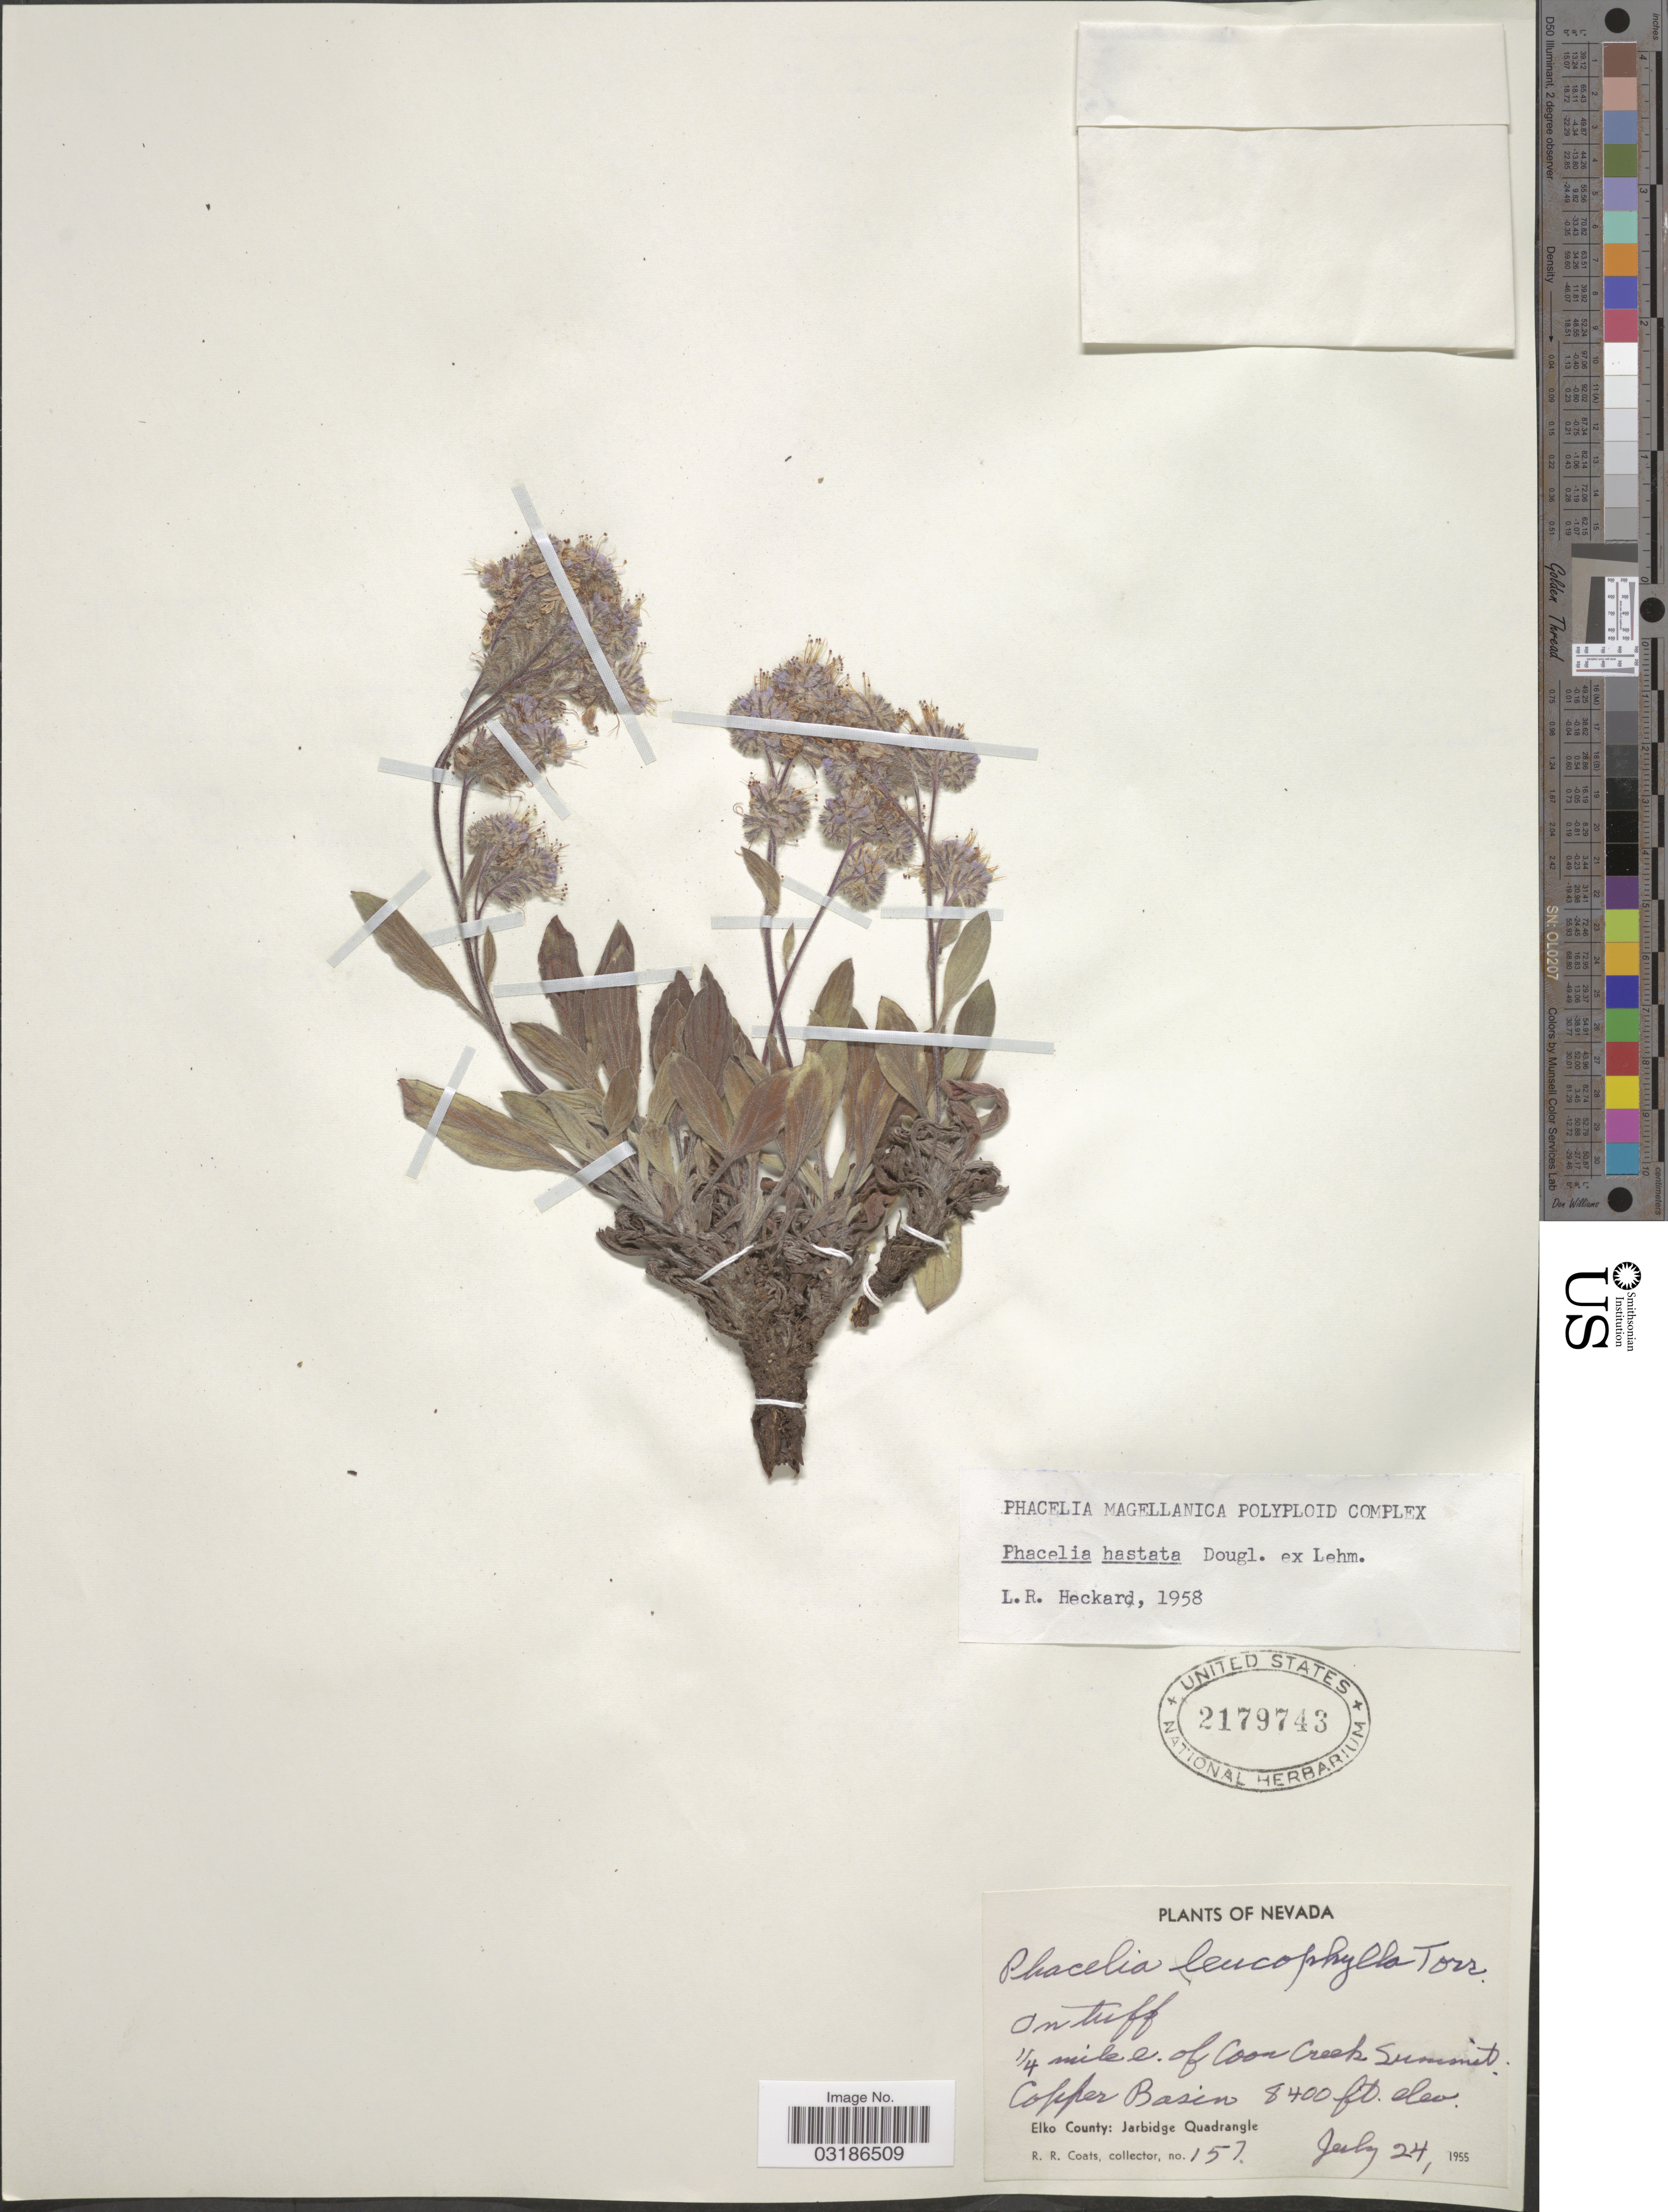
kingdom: Plantae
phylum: Tracheophyta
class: Magnoliopsida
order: Boraginales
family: Hydrophyllaceae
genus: Phacelia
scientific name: Phacelia hastata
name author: Douglas ex Lehm.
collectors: R. Coats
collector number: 157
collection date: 1955-04-24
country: United States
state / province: Nevada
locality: ¼ mile e. of Coon Creek Summit, Copper Basin, Elko County: Jarbidge Quadrangle.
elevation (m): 2560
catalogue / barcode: US 2179743